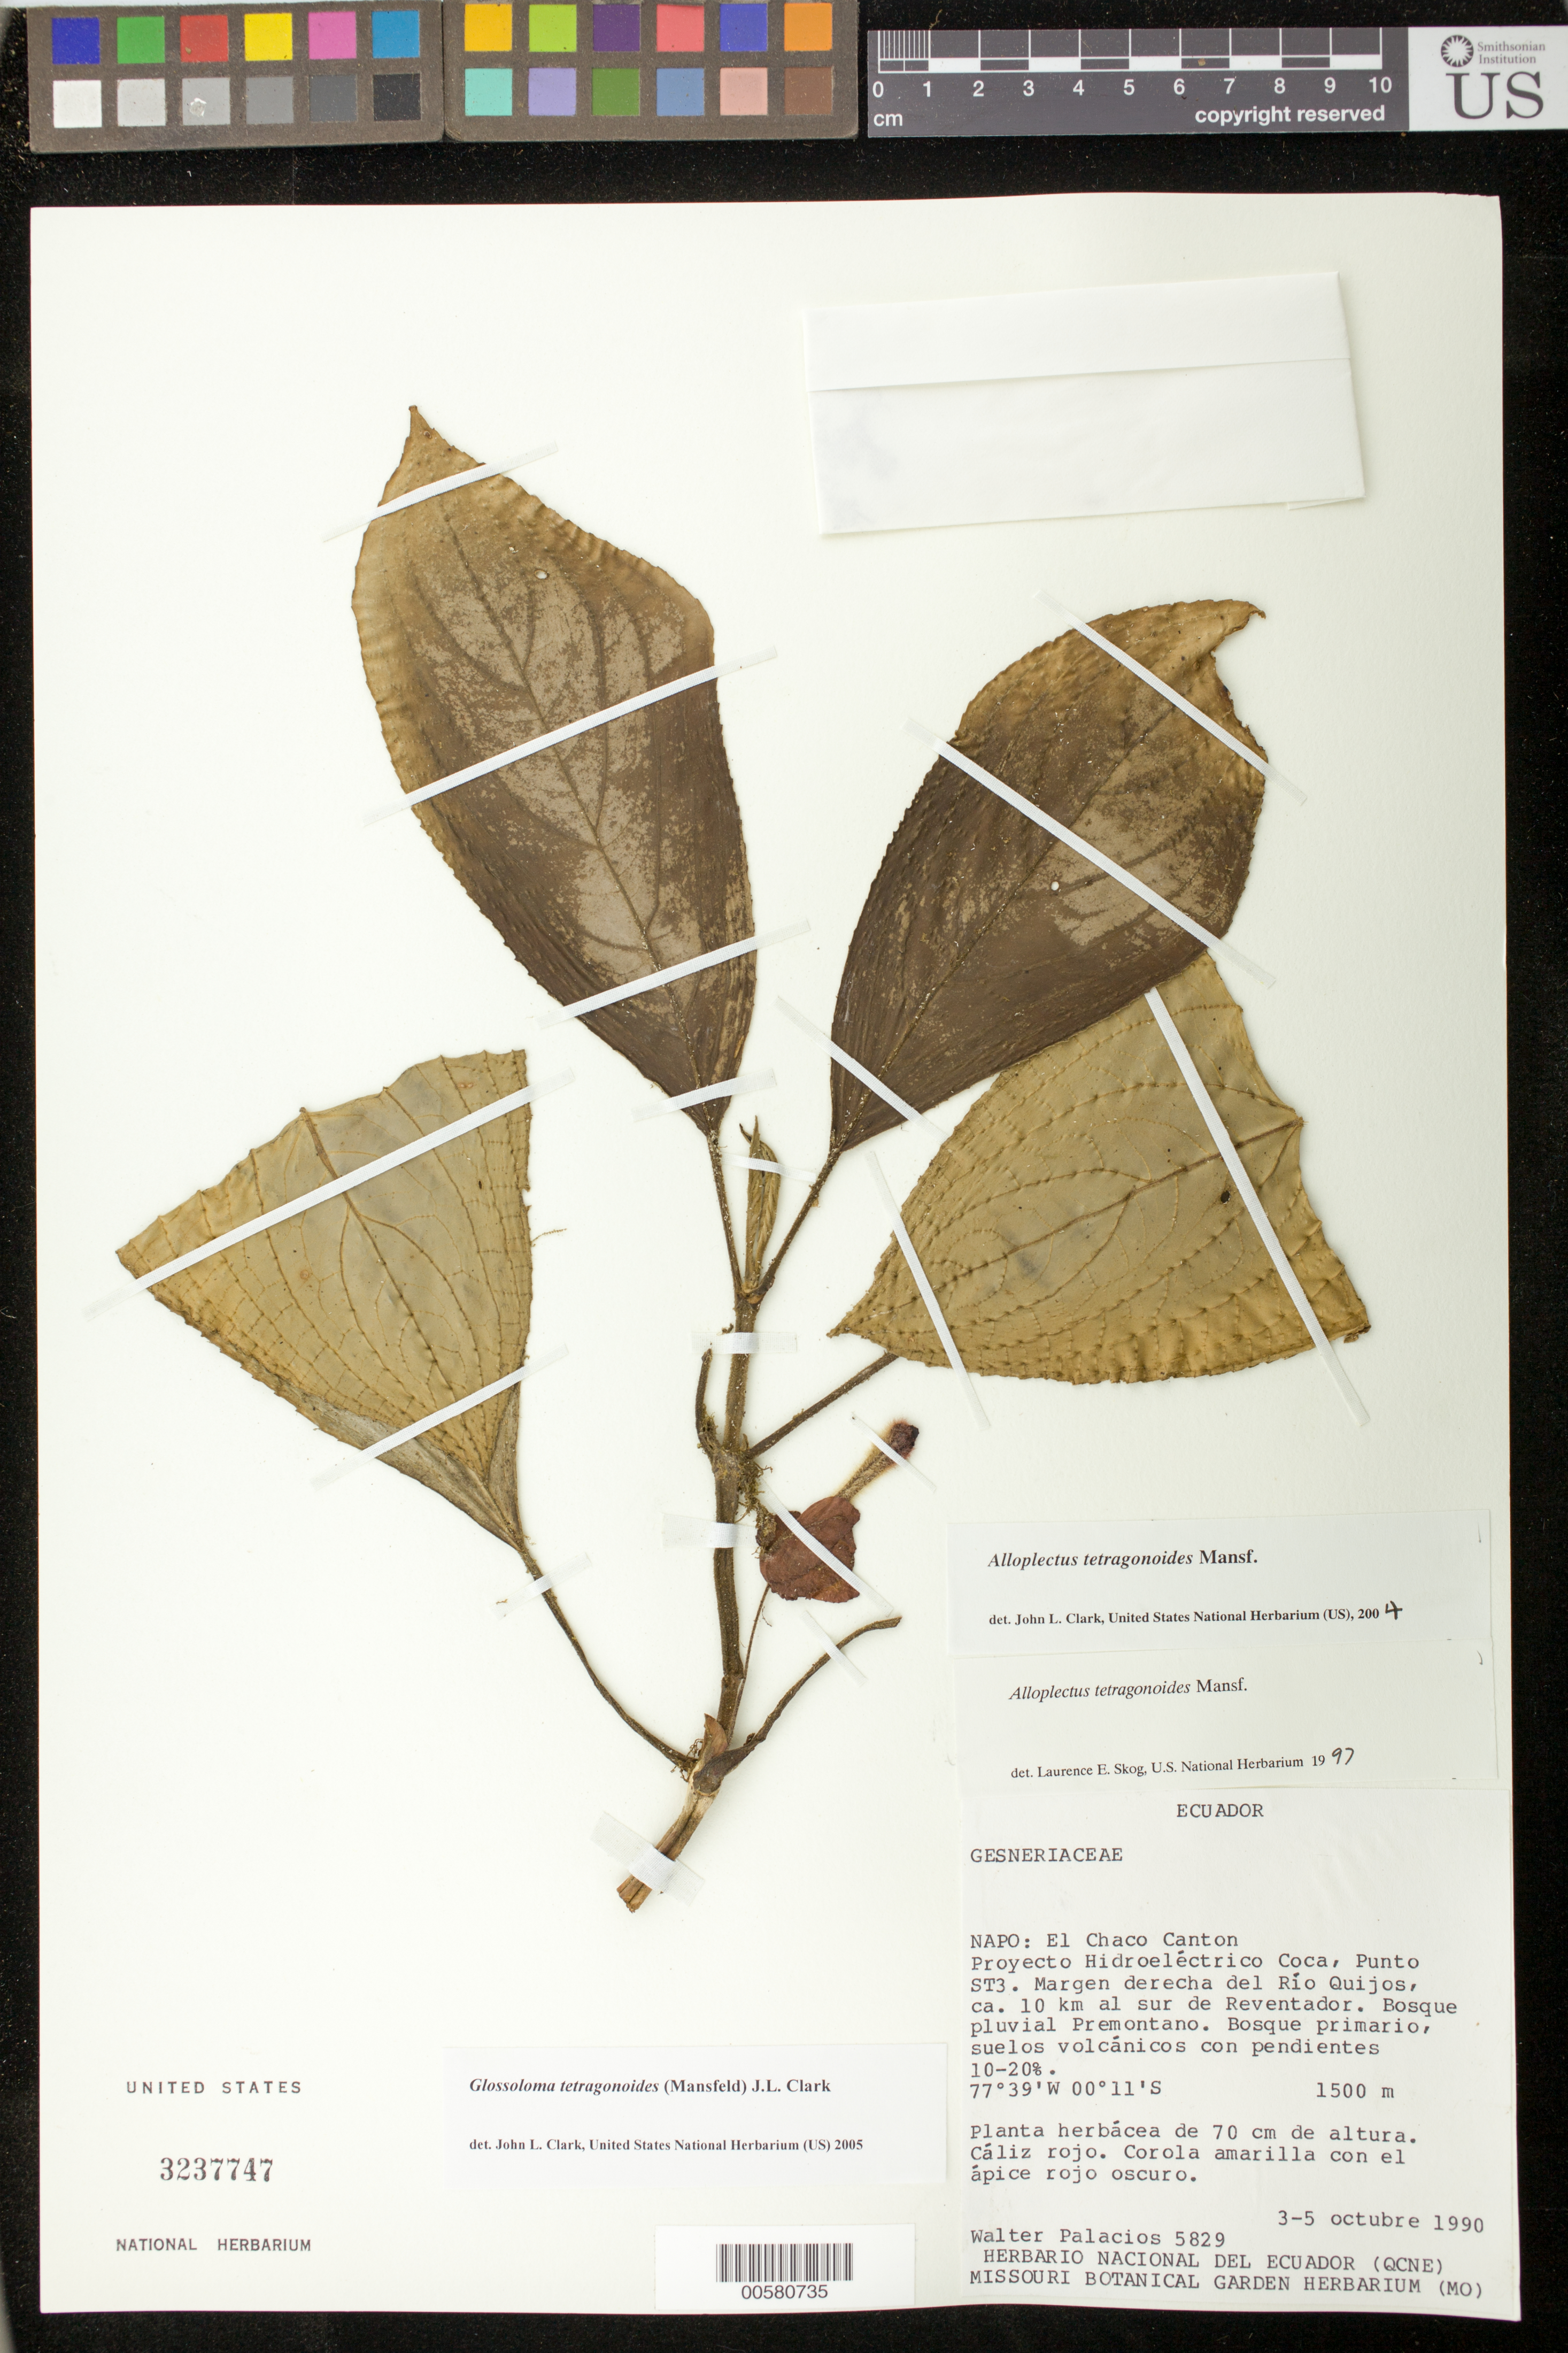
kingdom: Plantae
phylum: Tracheophyta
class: Magnoliopsida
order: Lamiales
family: Gesneriaceae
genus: Glossoloma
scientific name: Glossoloma tetragonoides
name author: (Mansf.) J.L. Clark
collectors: W. Palacios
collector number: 5829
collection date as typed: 3-5 Oct 1990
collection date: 1990-10-03/1990-10-05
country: Ecuador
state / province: Napo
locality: El Chaco Canton; Proyecto Hidroélectrico Coca, Punto ST3; margen derecha del Río Quijos, ca. 10 km al S de Reventador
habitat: Bosque pluvial premontano; bosque primario, suelos volcánicos con pendientes 10-20%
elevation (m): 1500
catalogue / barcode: US 3237747